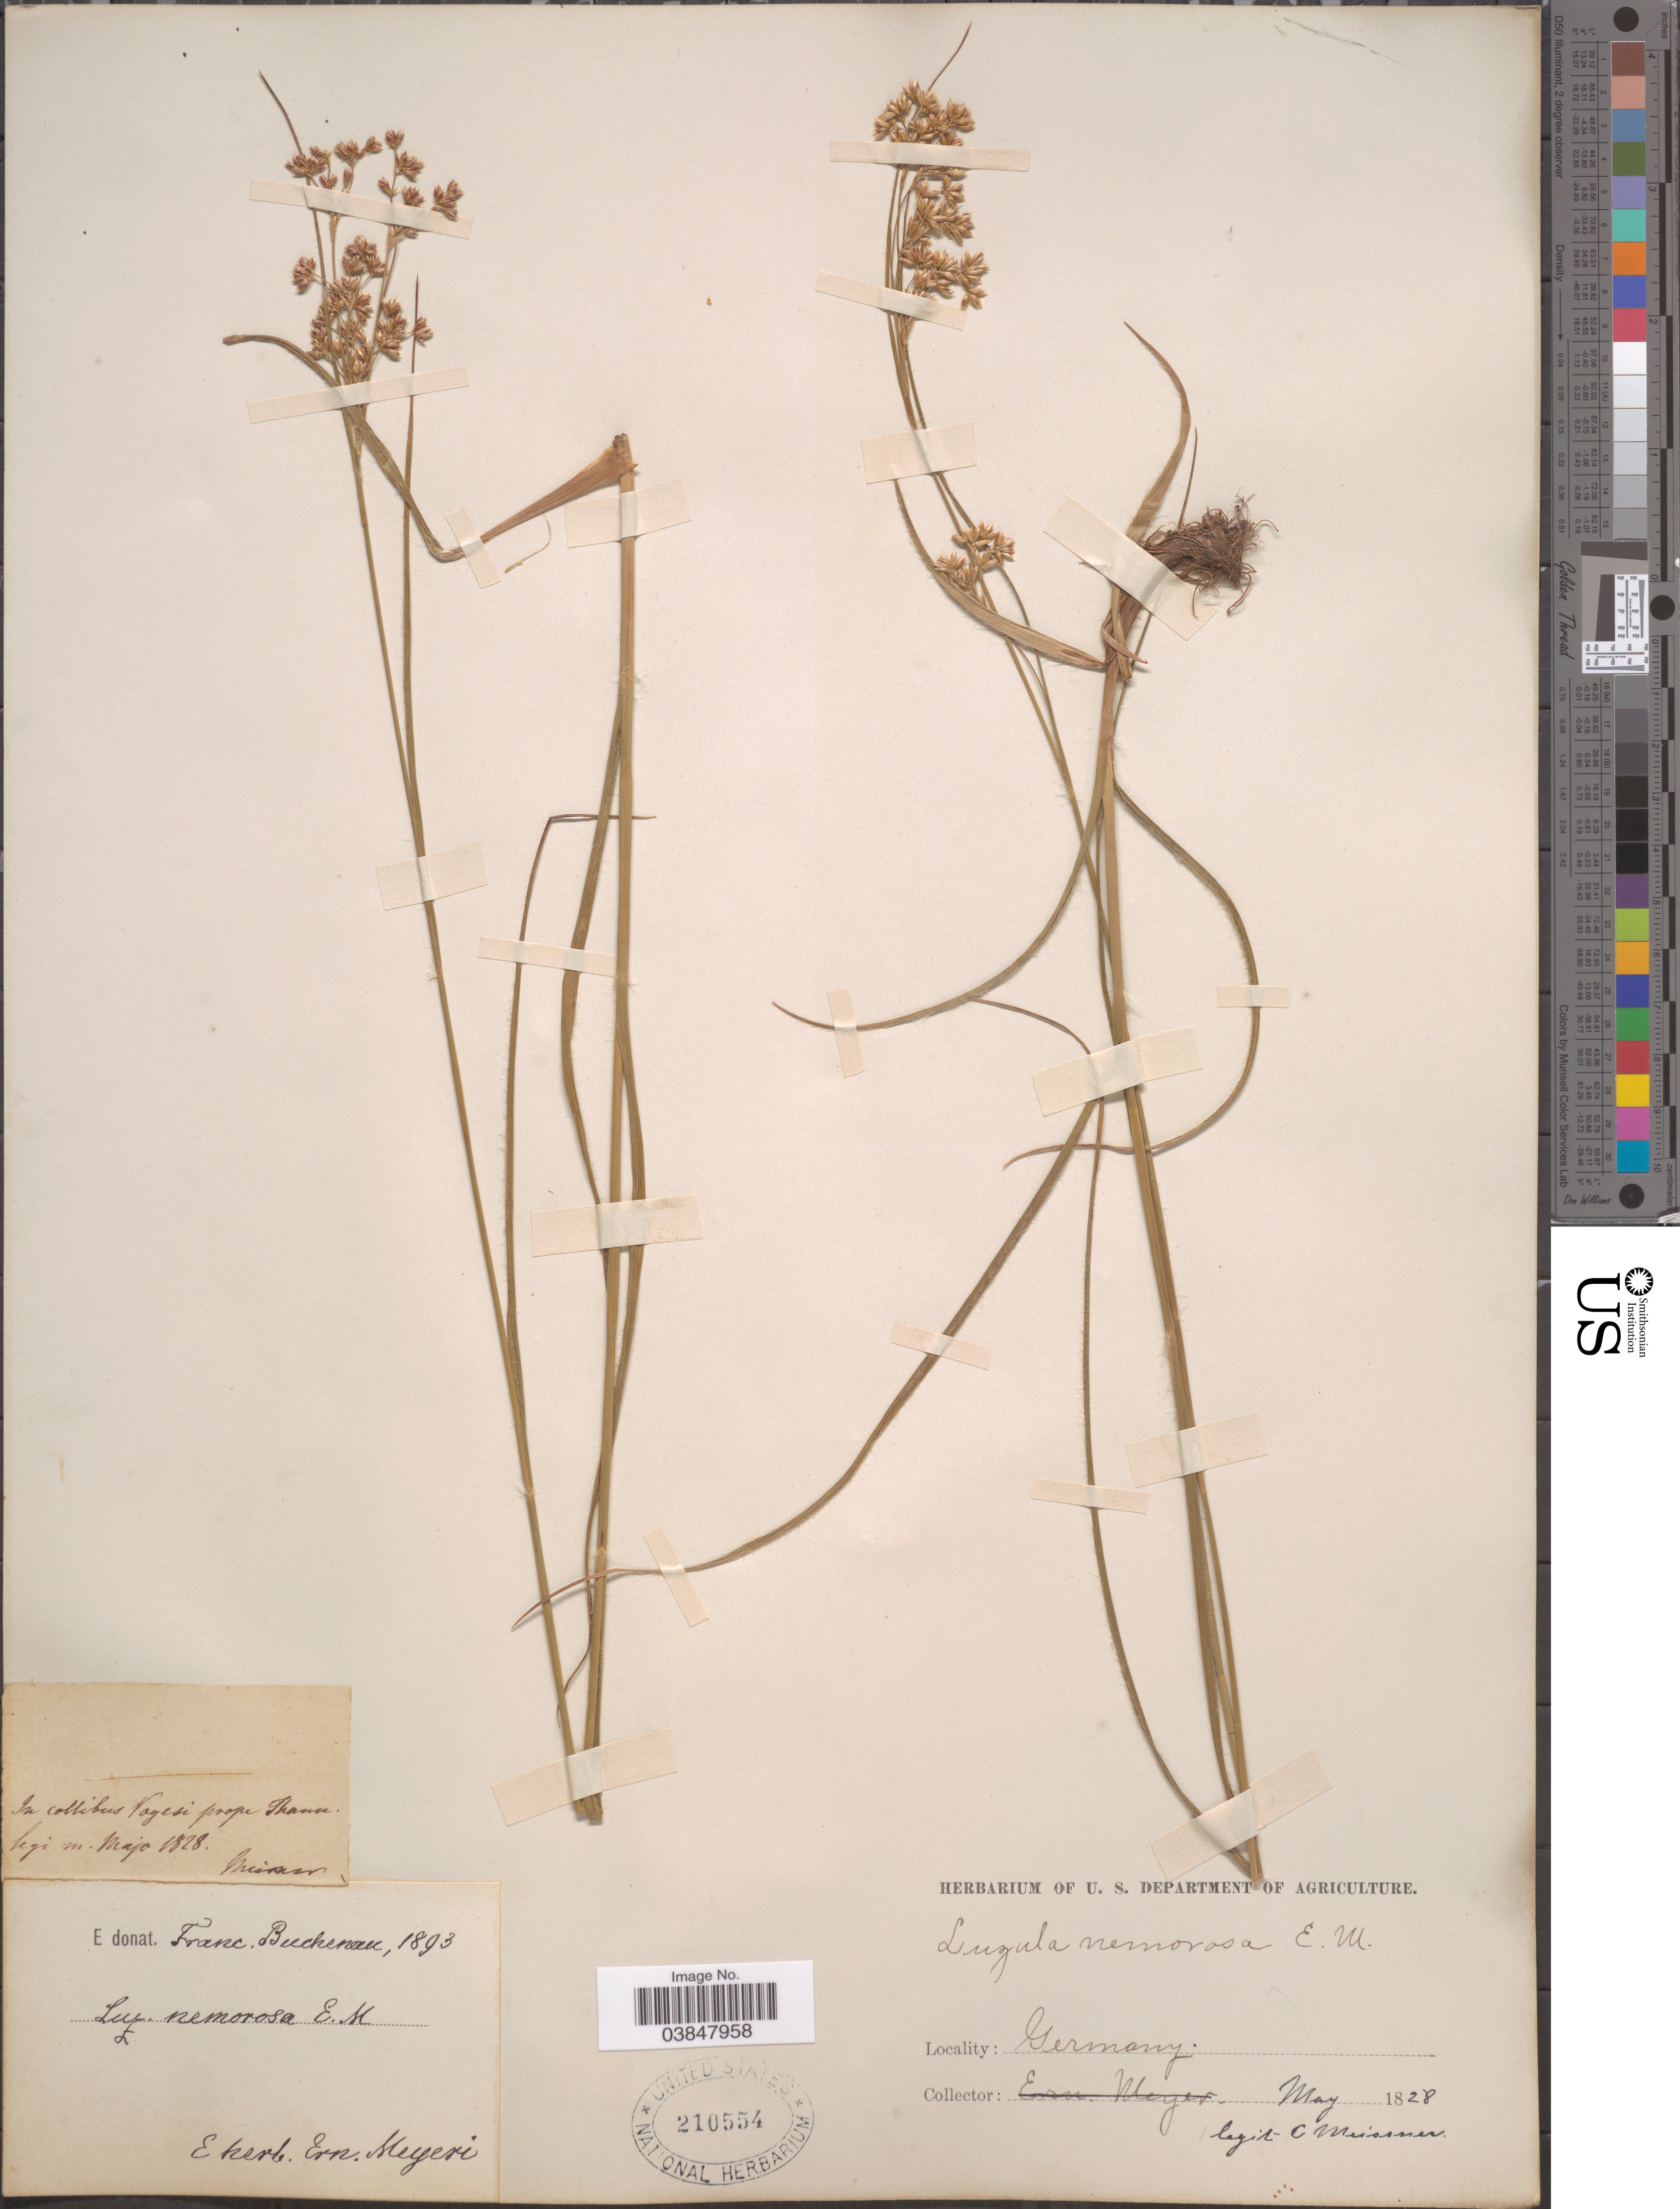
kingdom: Plantae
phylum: Tracheophyta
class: Liliopsida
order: Poales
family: Juncaceae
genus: Luzula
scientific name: Luzula luzuloides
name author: (Lam.) Dandy & Wilmott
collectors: C. F. W. Meissner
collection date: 1828-05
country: Germany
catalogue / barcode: US 210554